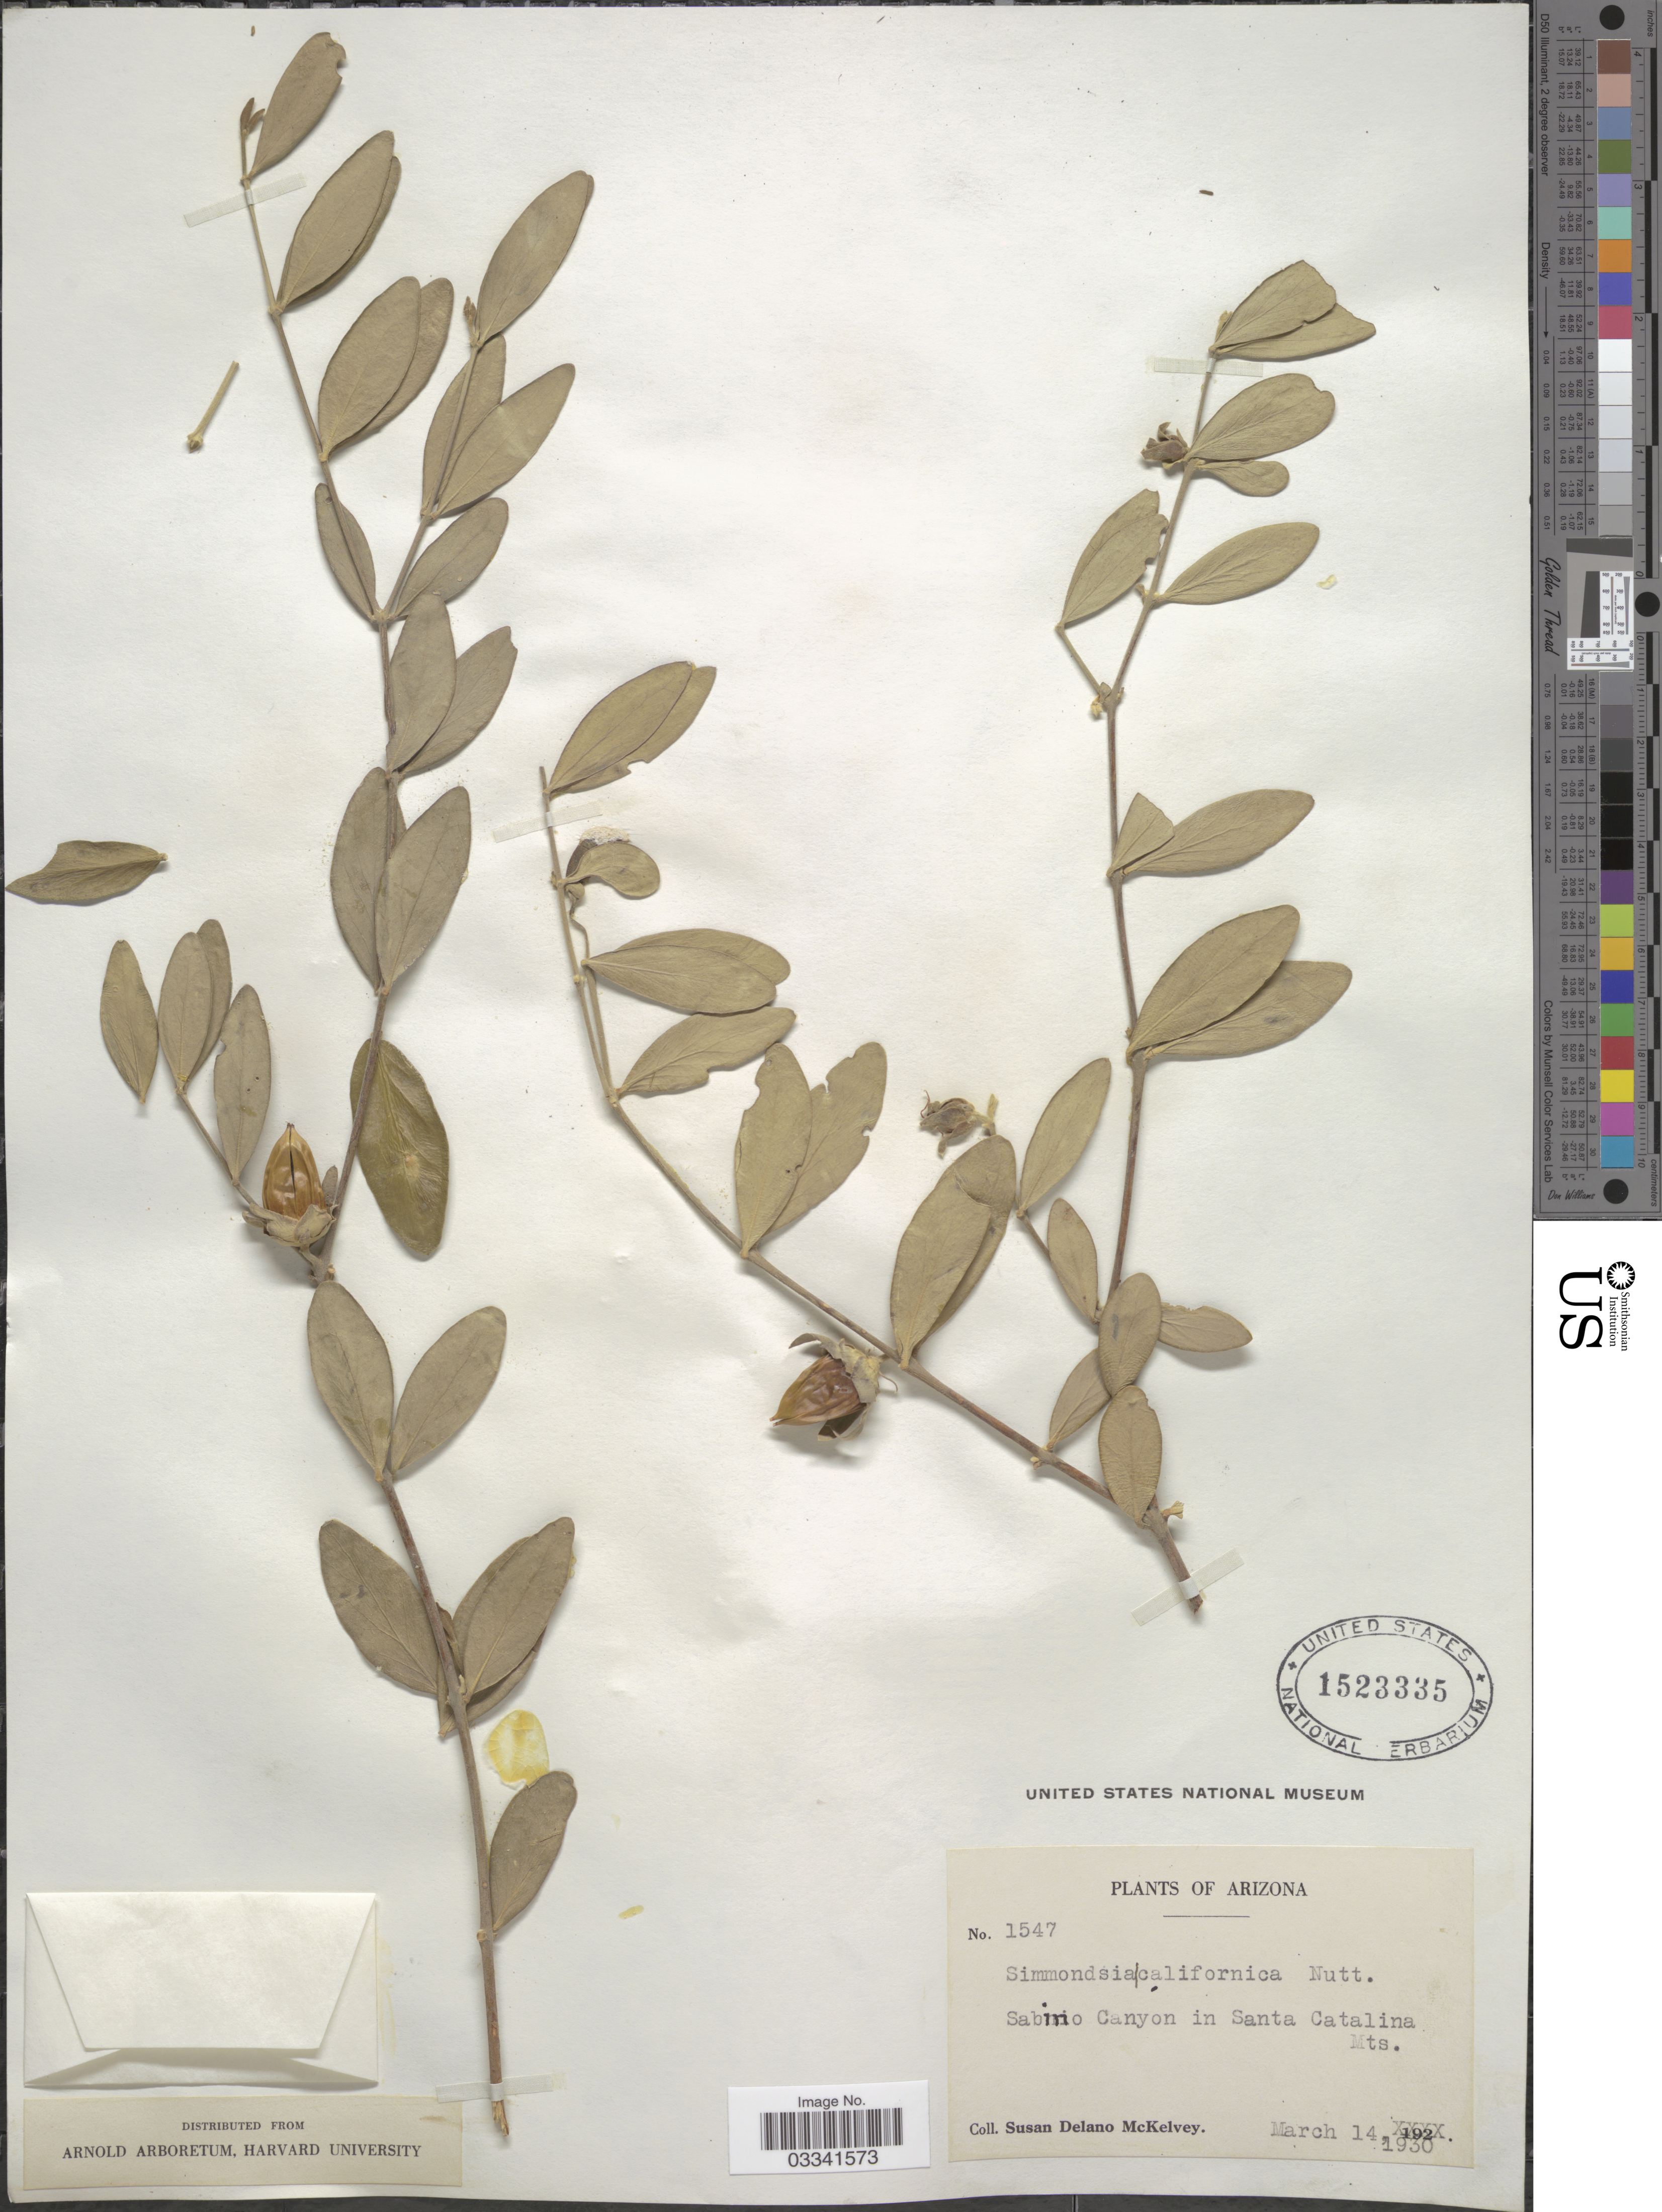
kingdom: Plantae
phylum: Tracheophyta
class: Magnoliopsida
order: Caryophyllales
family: Simmondsiaceae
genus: Simmondsia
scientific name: Simmondsia chinensis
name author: (Link) C.K. Schneid.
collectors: S. A. McKelvey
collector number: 1547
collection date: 1930-03-14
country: United States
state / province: Arizona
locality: Sabino Canyon in Santa Catalina Mts.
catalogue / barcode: US 1523335